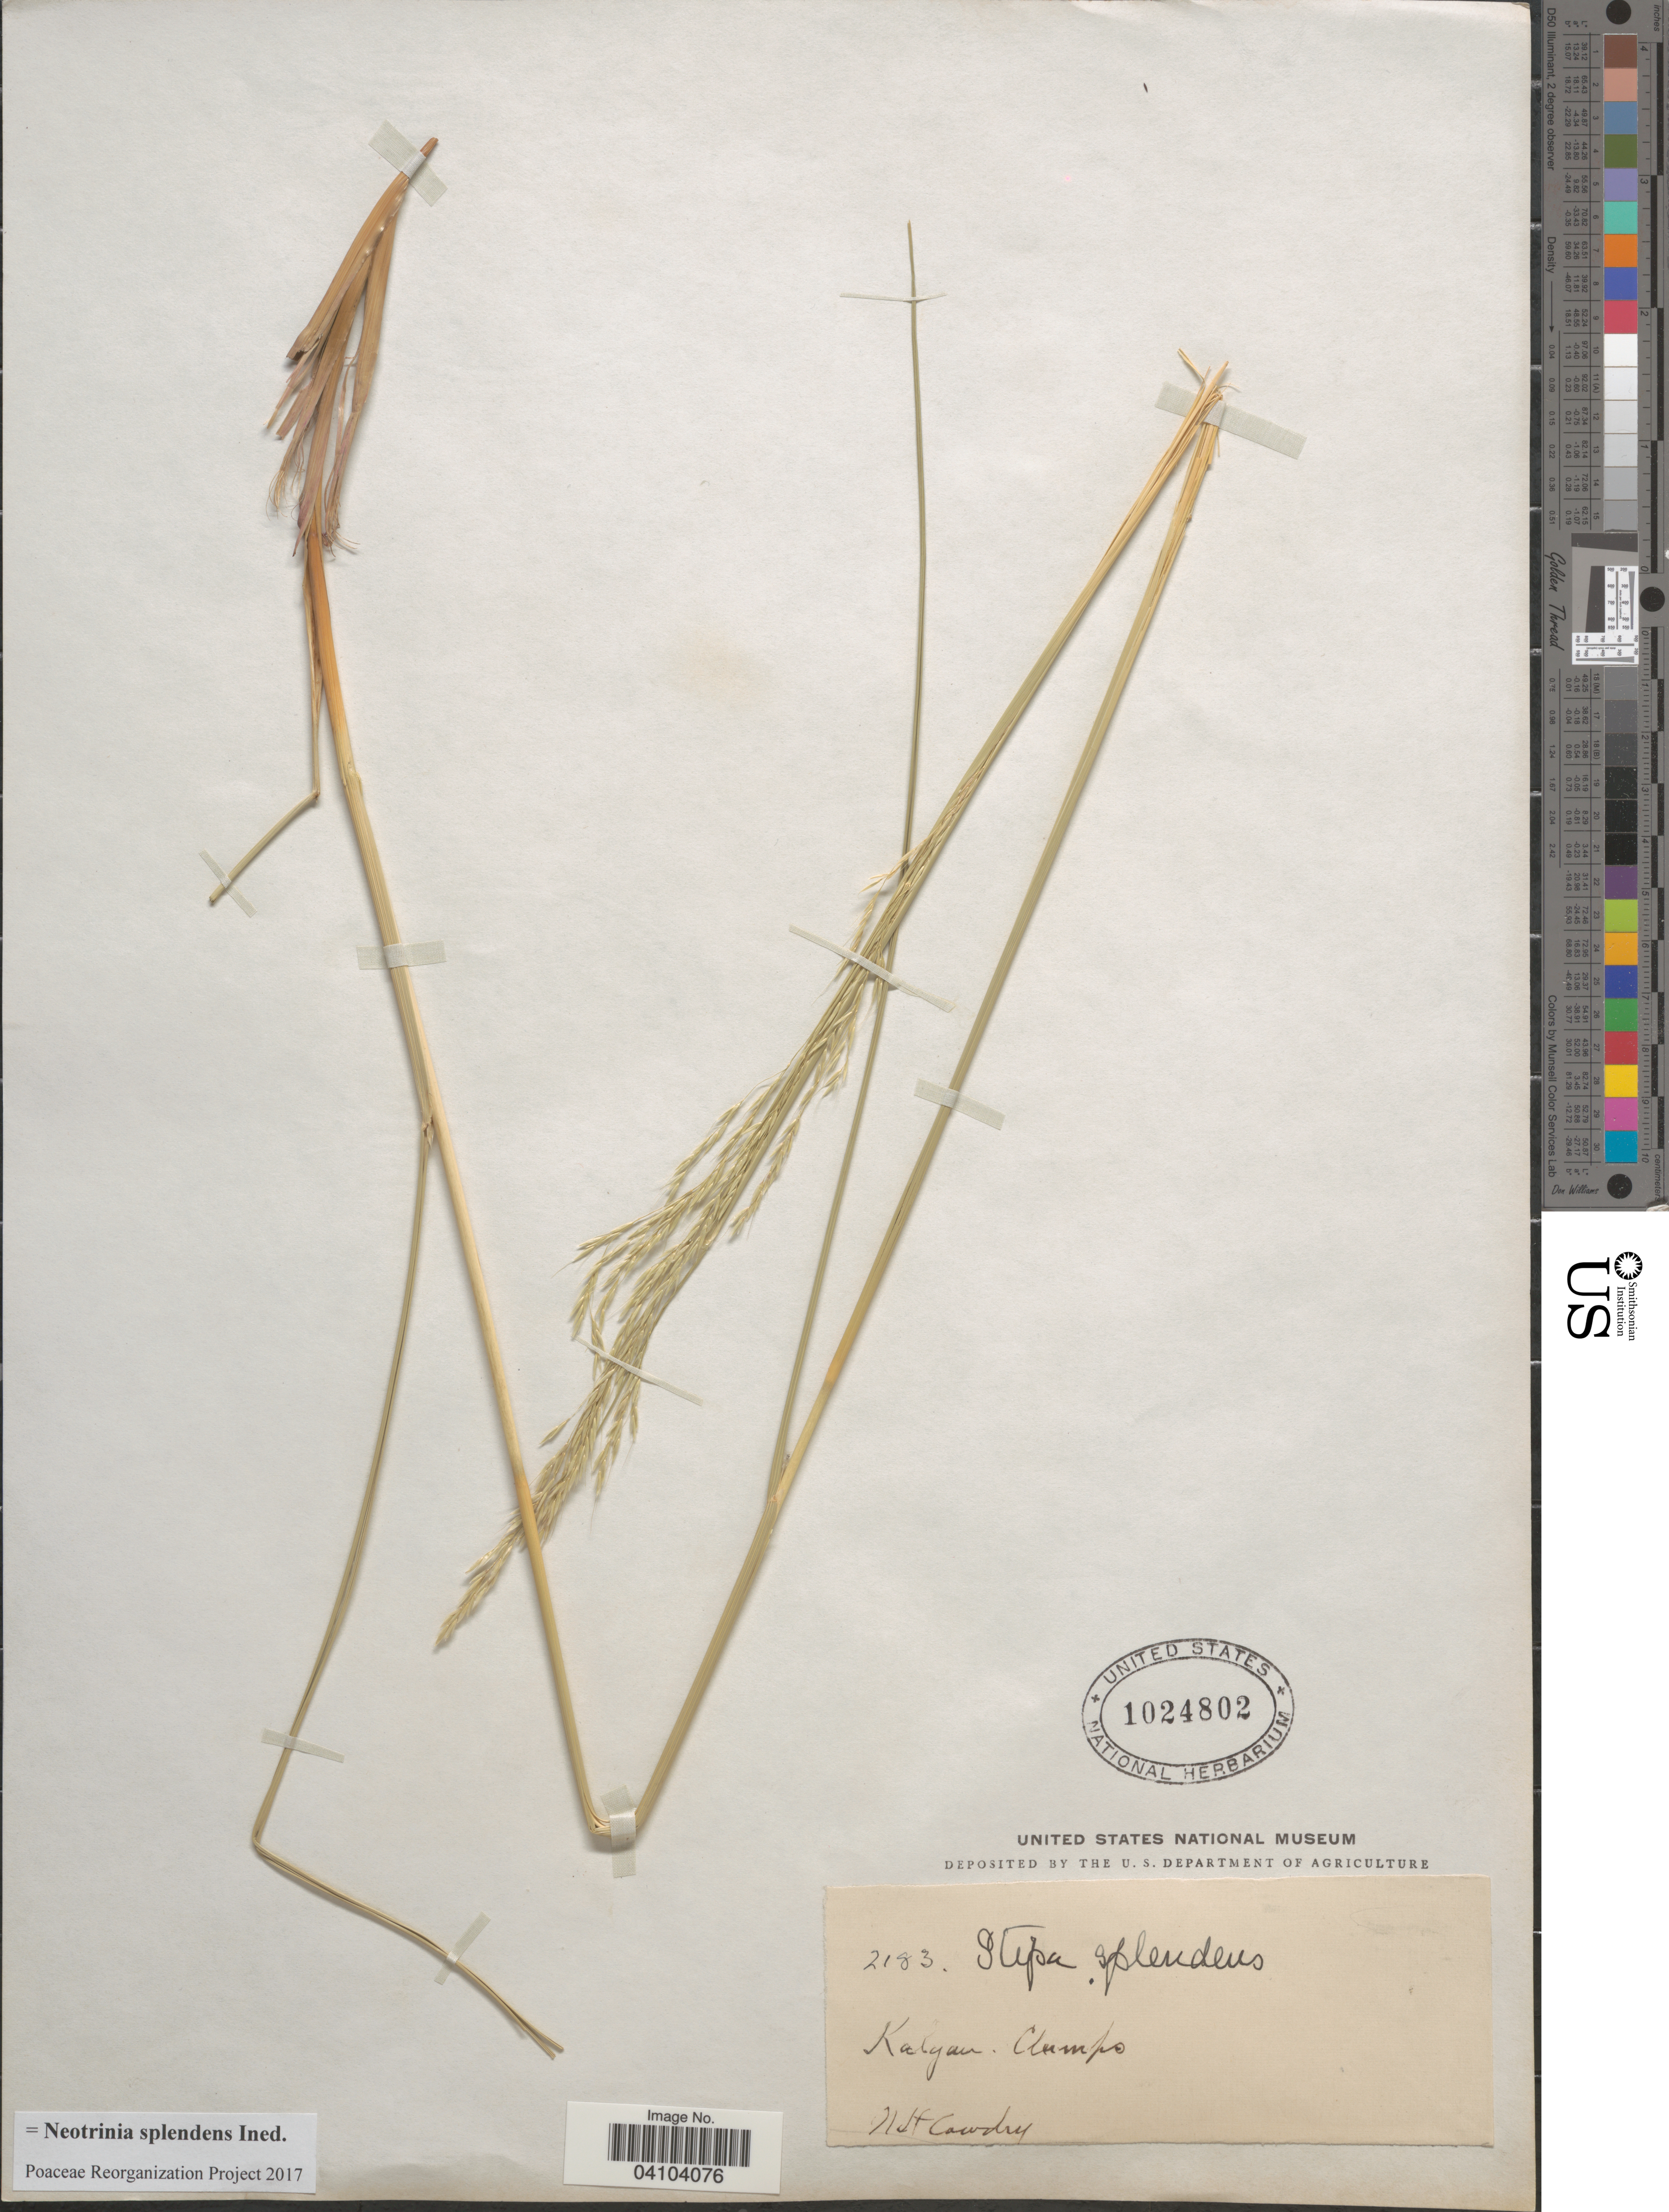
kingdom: Plantae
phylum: Tracheophyta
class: Liliopsida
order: Poales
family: Poaceae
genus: Neotrinia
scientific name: Neotrinia splendens (Trin.) M. Nobis, P.D. Gudkova & A. Nowak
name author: (Trin.)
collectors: N. H. Cowdry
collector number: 2183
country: India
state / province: Maharashtra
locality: Kalyan. Clumps.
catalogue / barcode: US 1024802